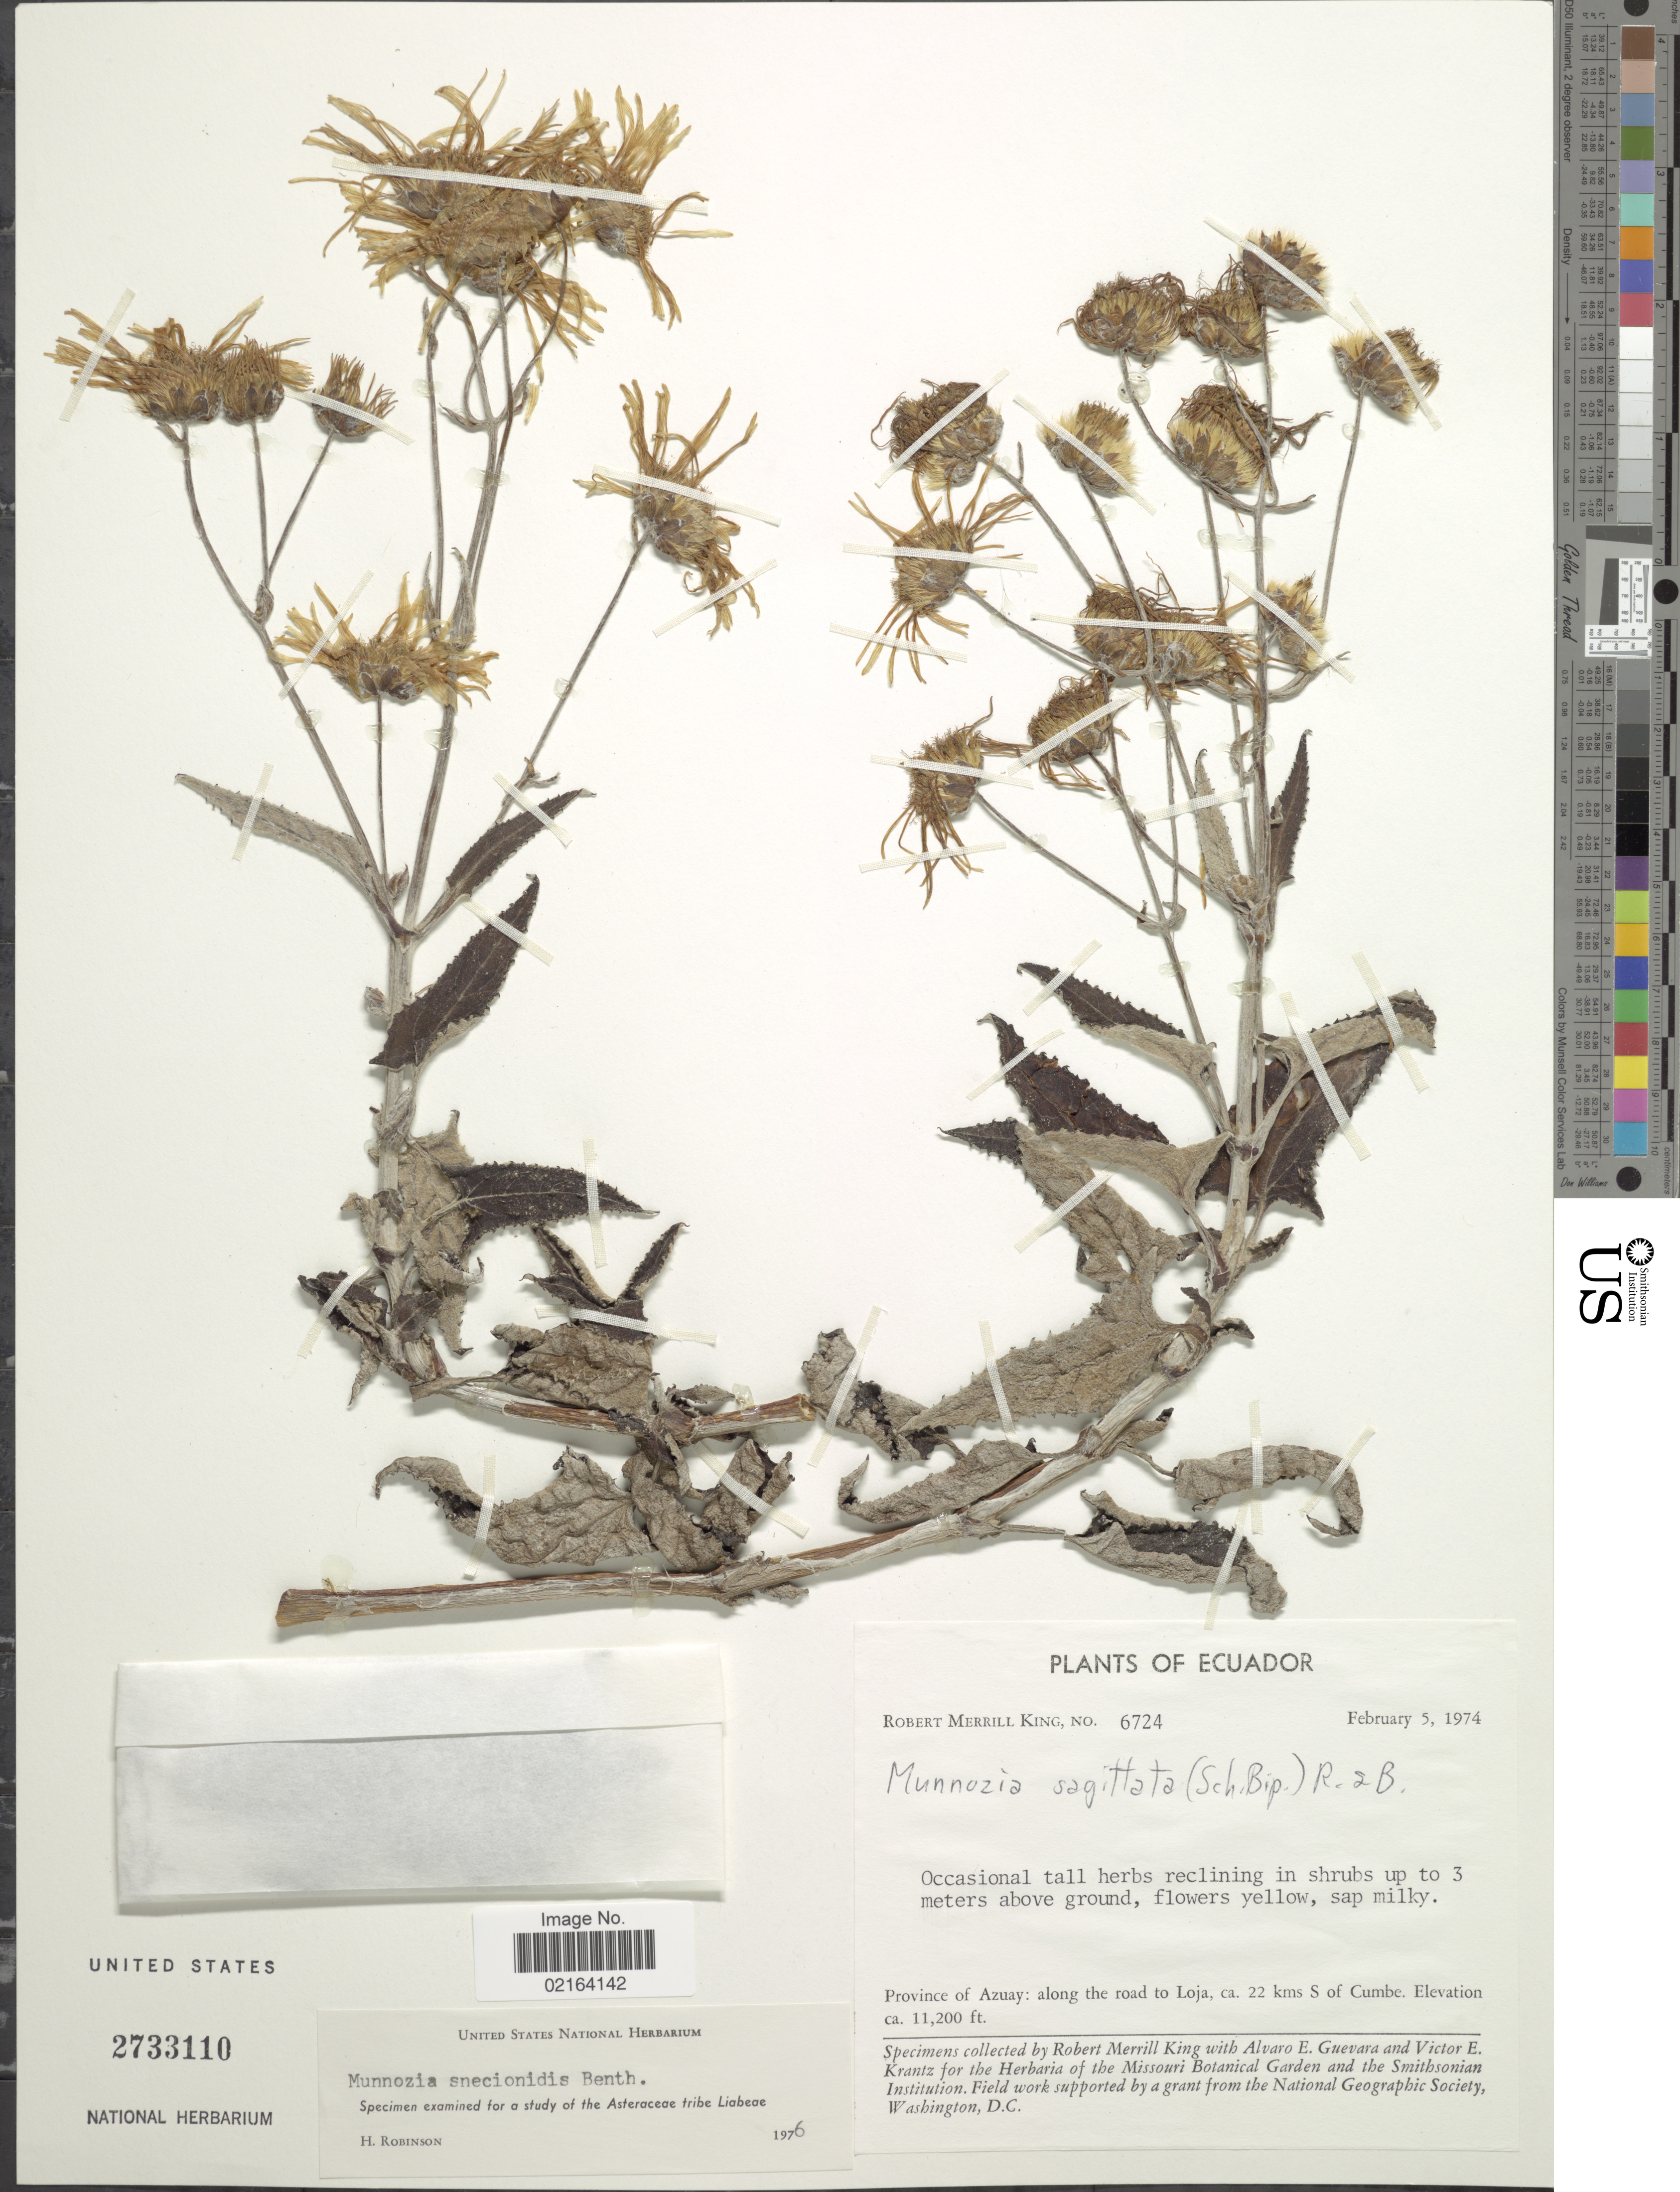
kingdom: Plantae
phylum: Tracheophyta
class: Magnoliopsida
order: Asterales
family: Asteraceae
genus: Munnozia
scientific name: Munnozia senecionidis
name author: Benth.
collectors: R. M. King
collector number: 6724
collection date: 1974-02-05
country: Ecuador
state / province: Azuay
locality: Province of Azuay: along the road to Loja, 22 kms S of Cumbe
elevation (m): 3414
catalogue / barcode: US 2733110